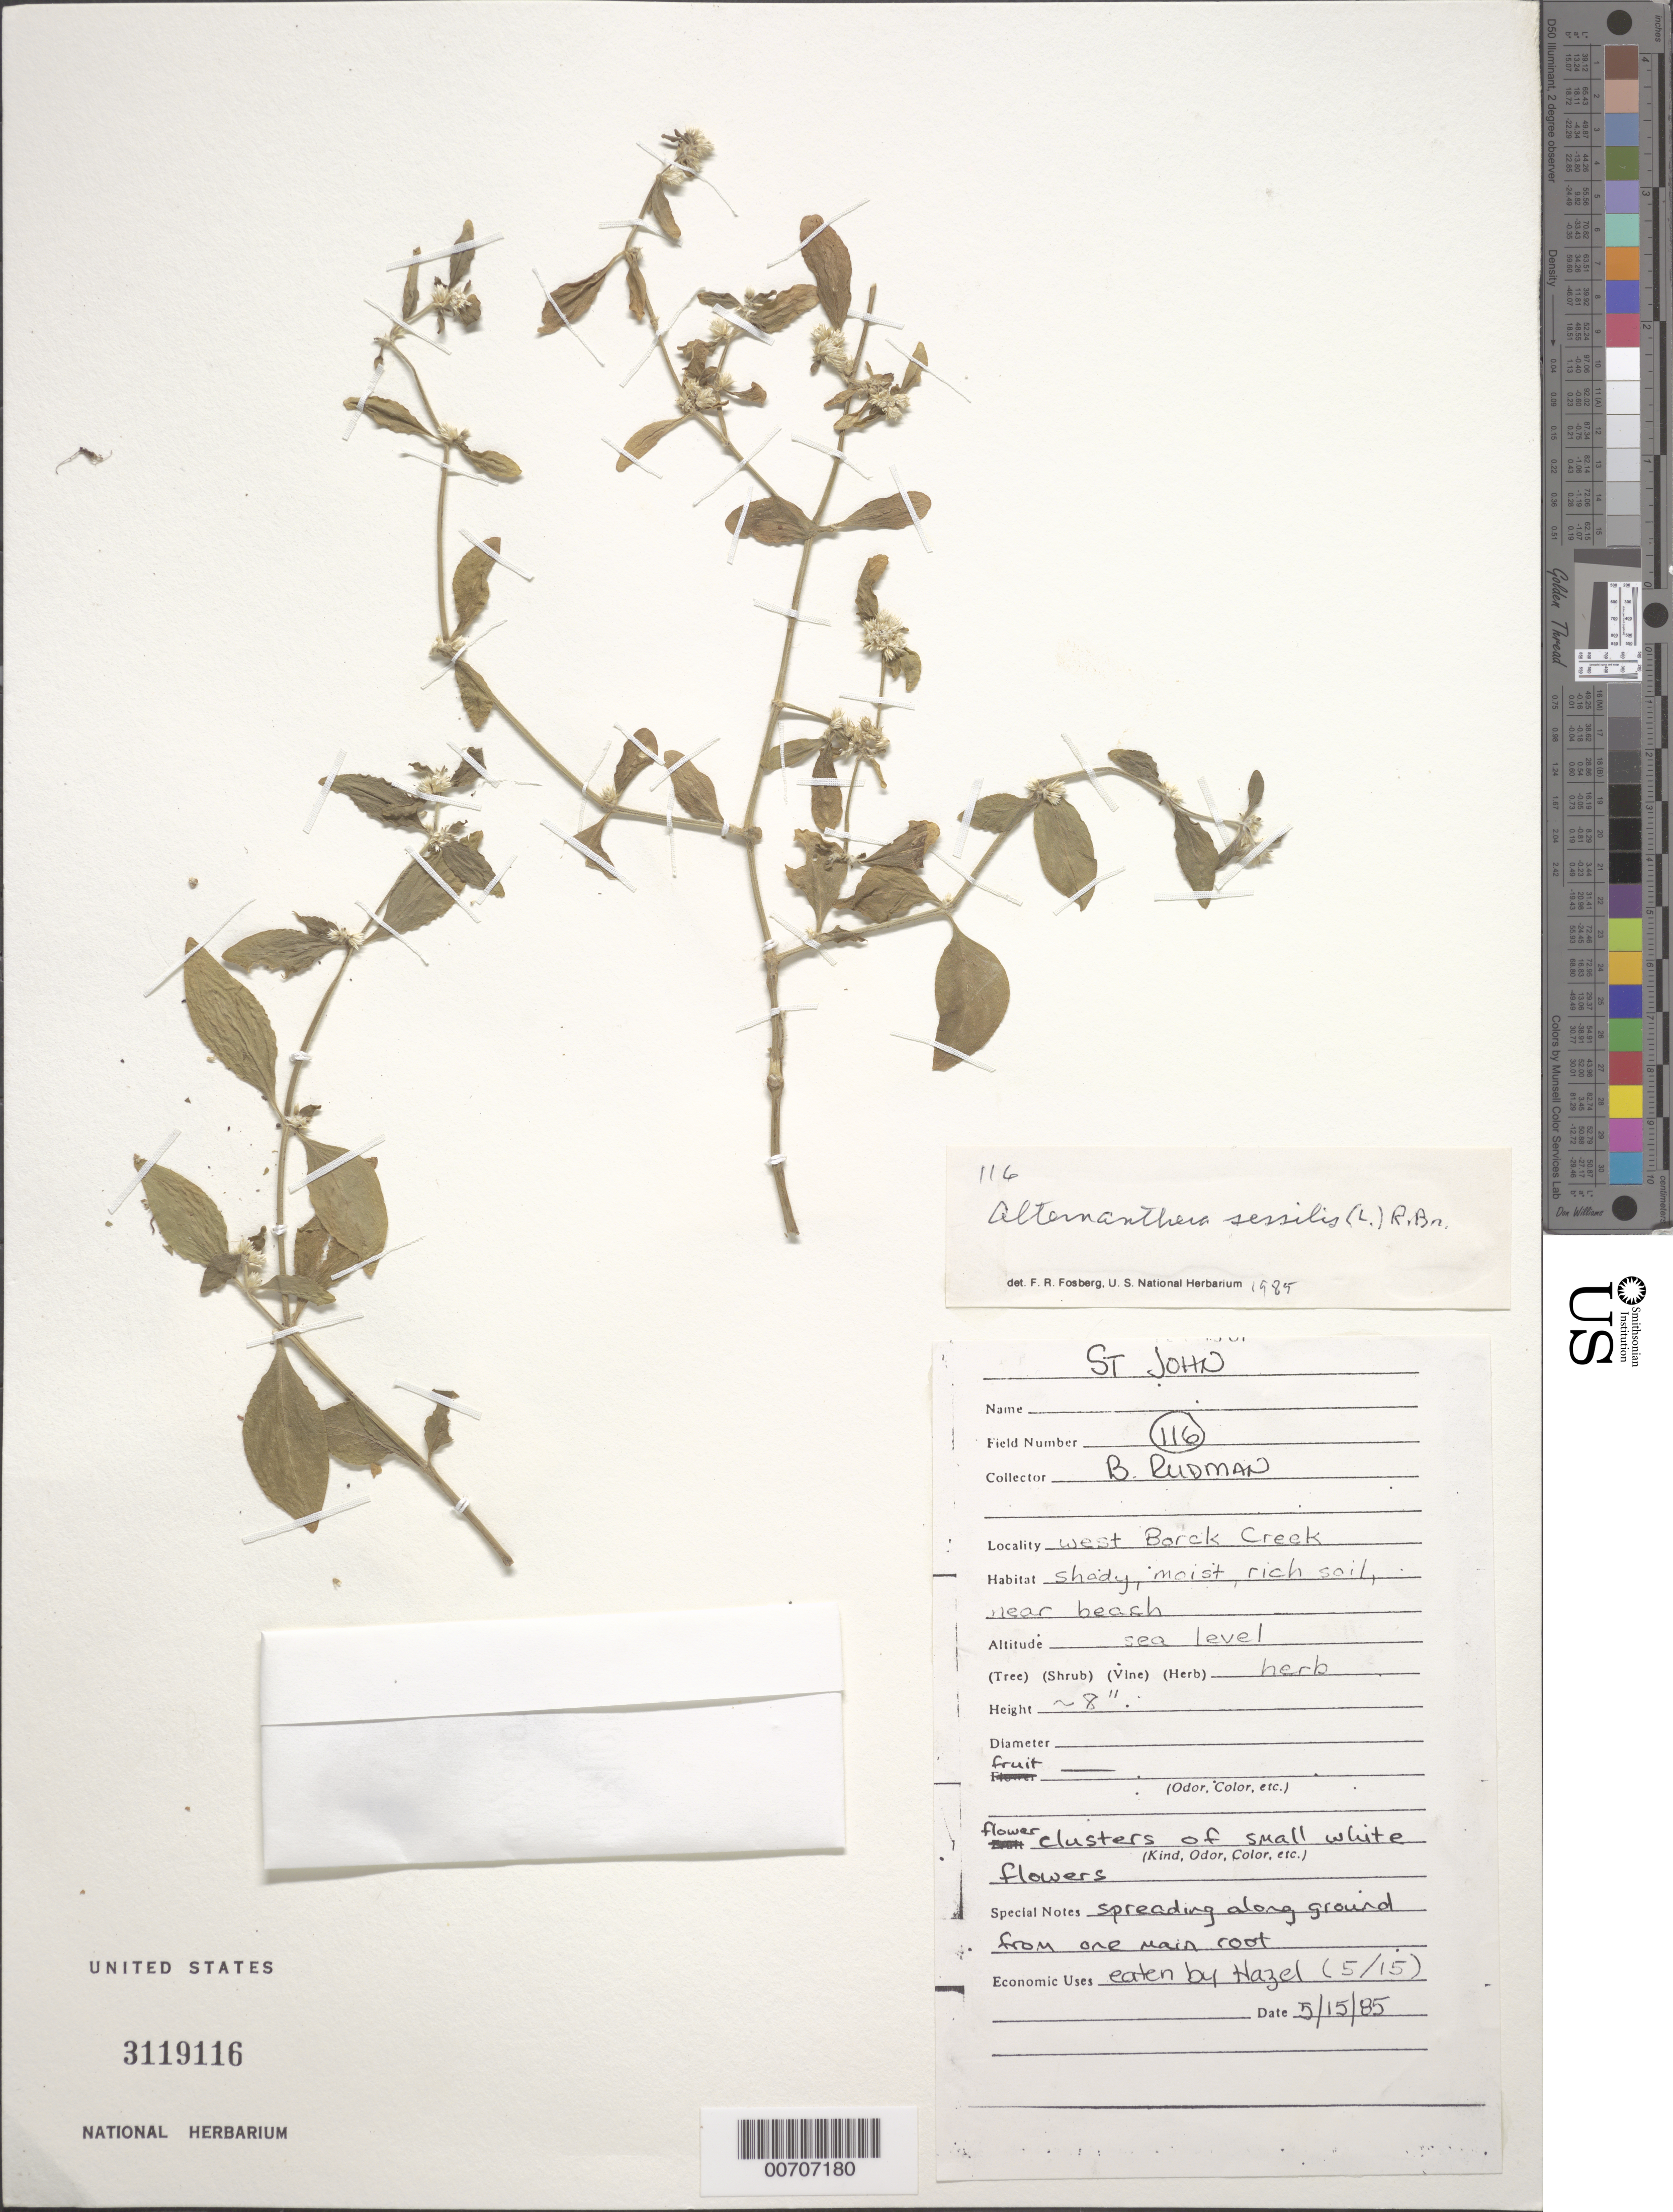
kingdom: Plantae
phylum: Tracheophyta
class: Magnoliopsida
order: Caryophyllales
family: Amaranthaceae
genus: Alternanthera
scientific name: Alternanthera sessilis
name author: (L.) DC.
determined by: Fosberg, F. R.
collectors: B. Rudman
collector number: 116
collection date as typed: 15 May 1985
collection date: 1985-05-15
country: U.S. Virgin Islands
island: St. John Island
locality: West Borck Creek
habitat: Shady, moist, rich soil, near beach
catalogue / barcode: US 3119116